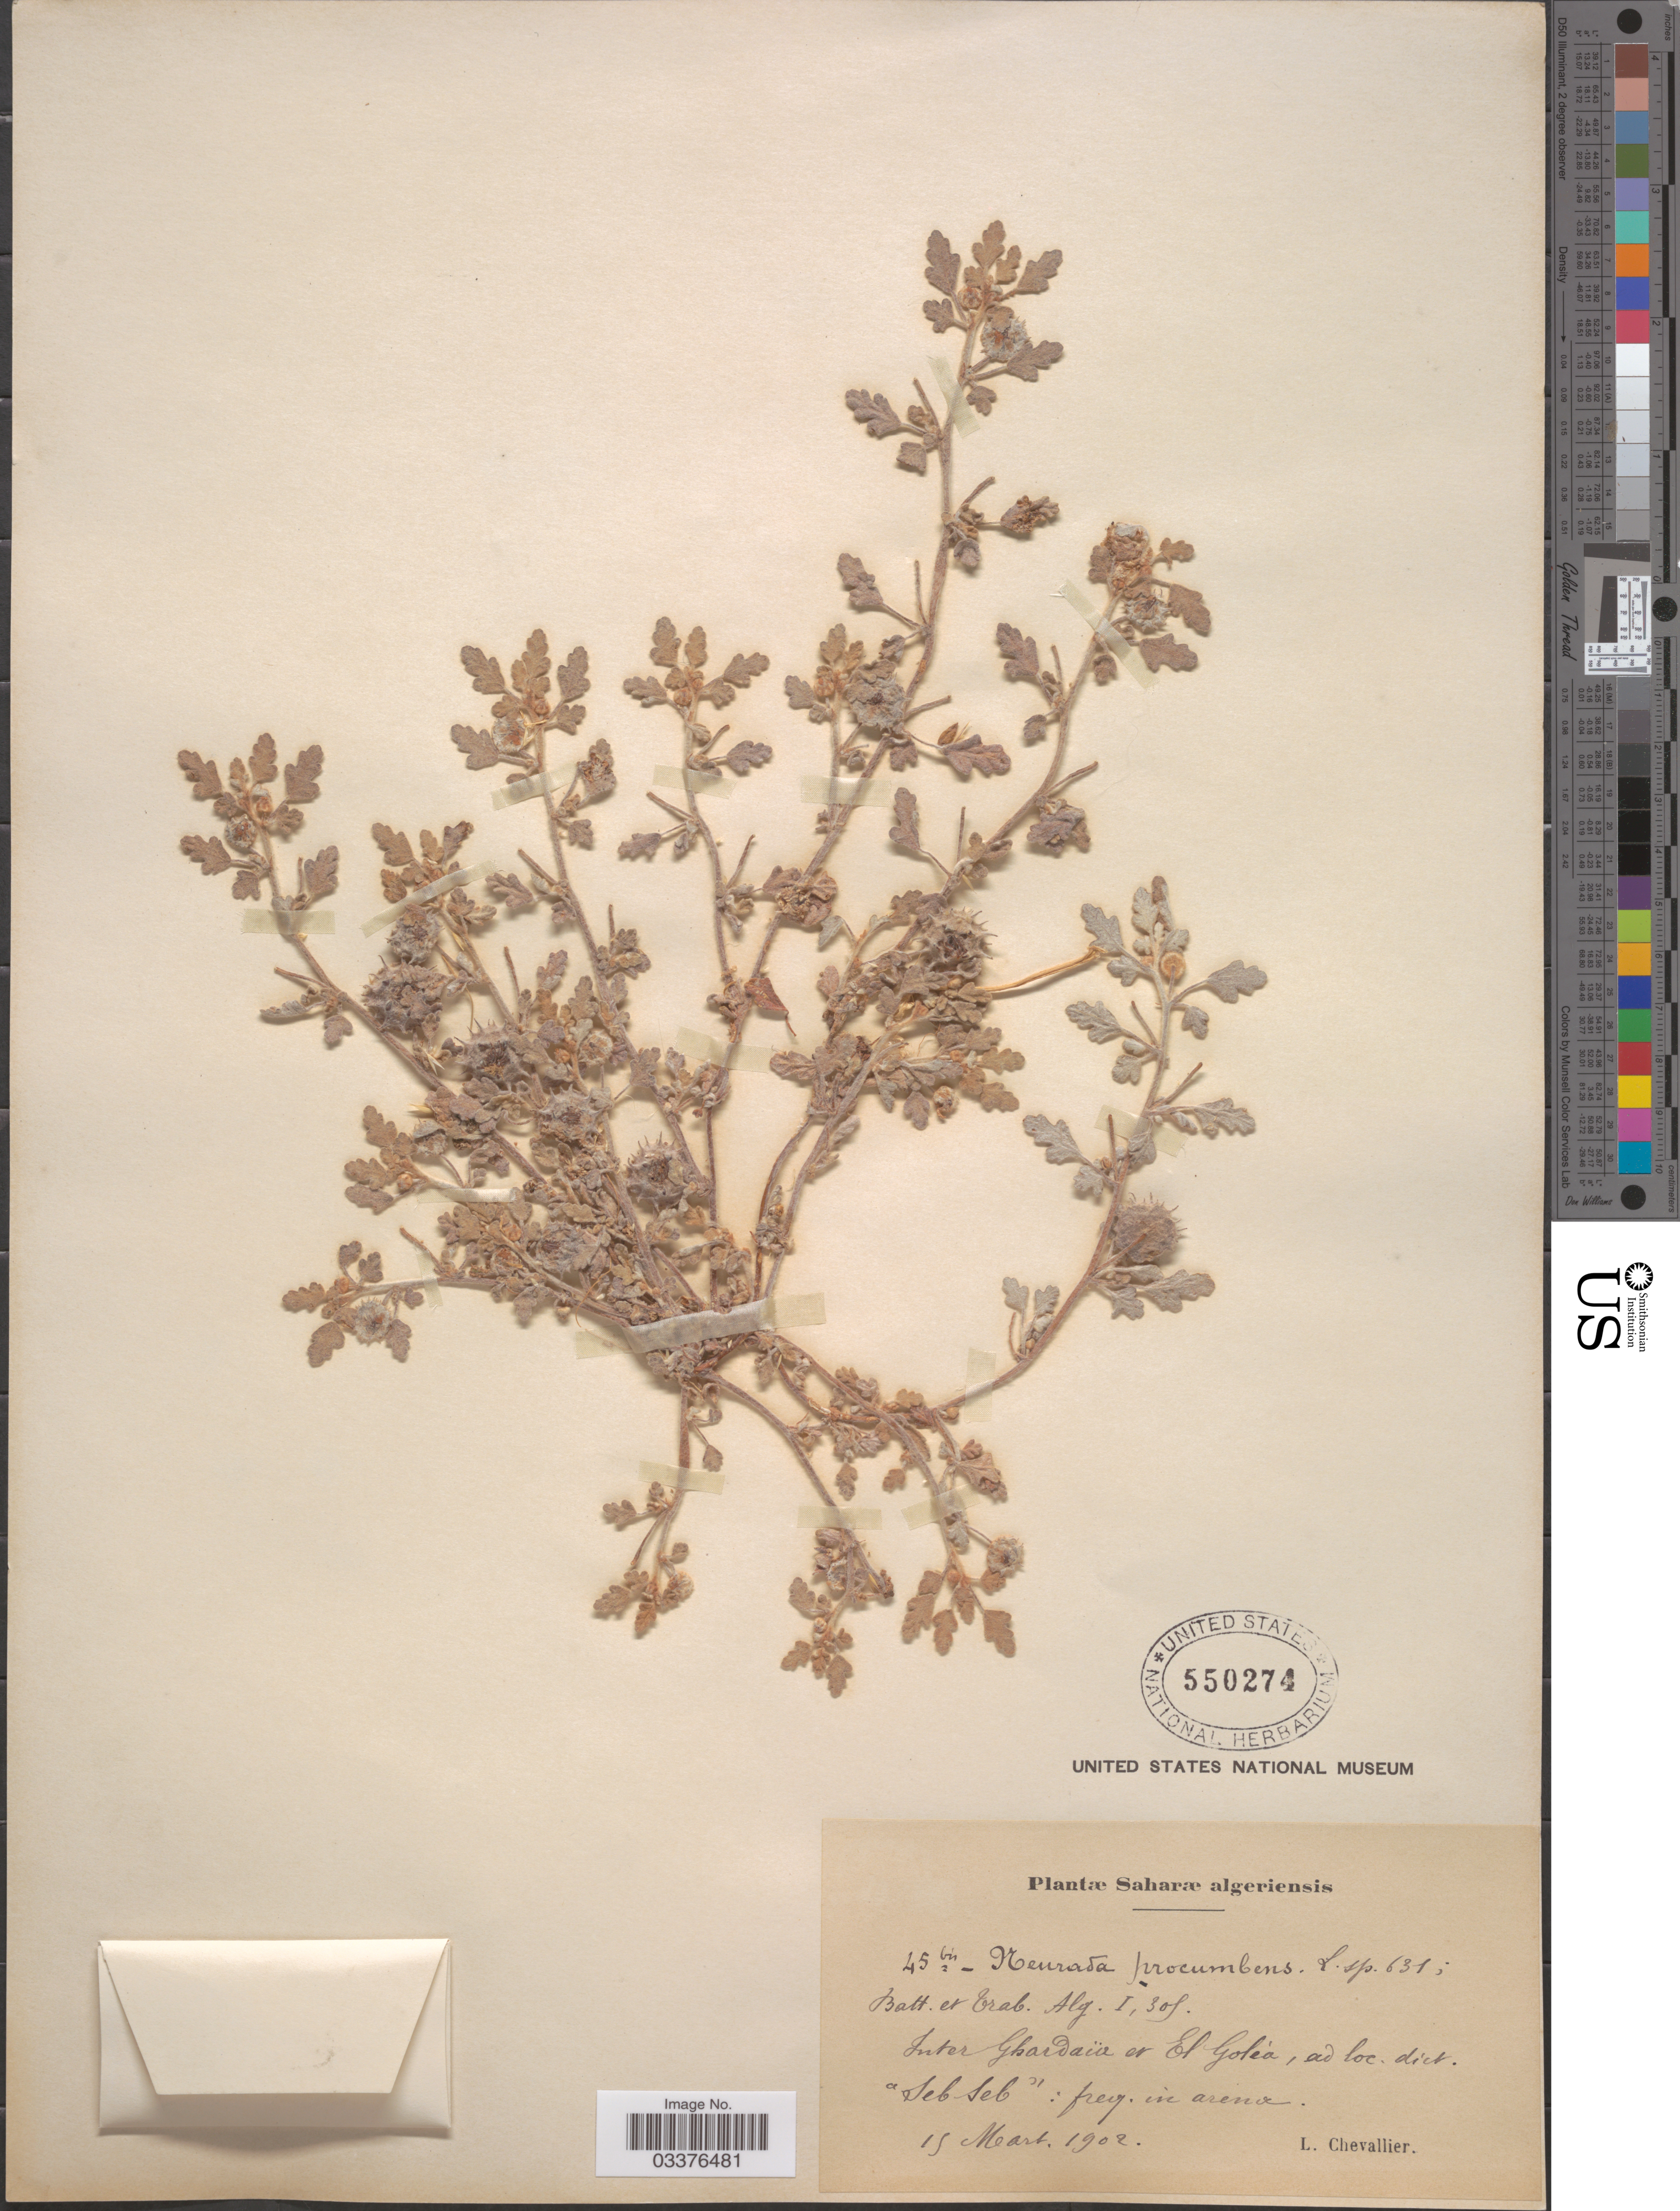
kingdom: Plantae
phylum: Tracheophyta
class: Magnoliopsida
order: Malvales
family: Neuradaceae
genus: Neurada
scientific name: Neurada procumbens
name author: L.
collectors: L. Chevallier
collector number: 45bis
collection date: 1902-05-15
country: Algeria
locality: Saharæ algeriensis. Inter Ghardaüe et El Goleà, ad loc. dict. "Seb Seb".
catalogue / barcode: US 550274